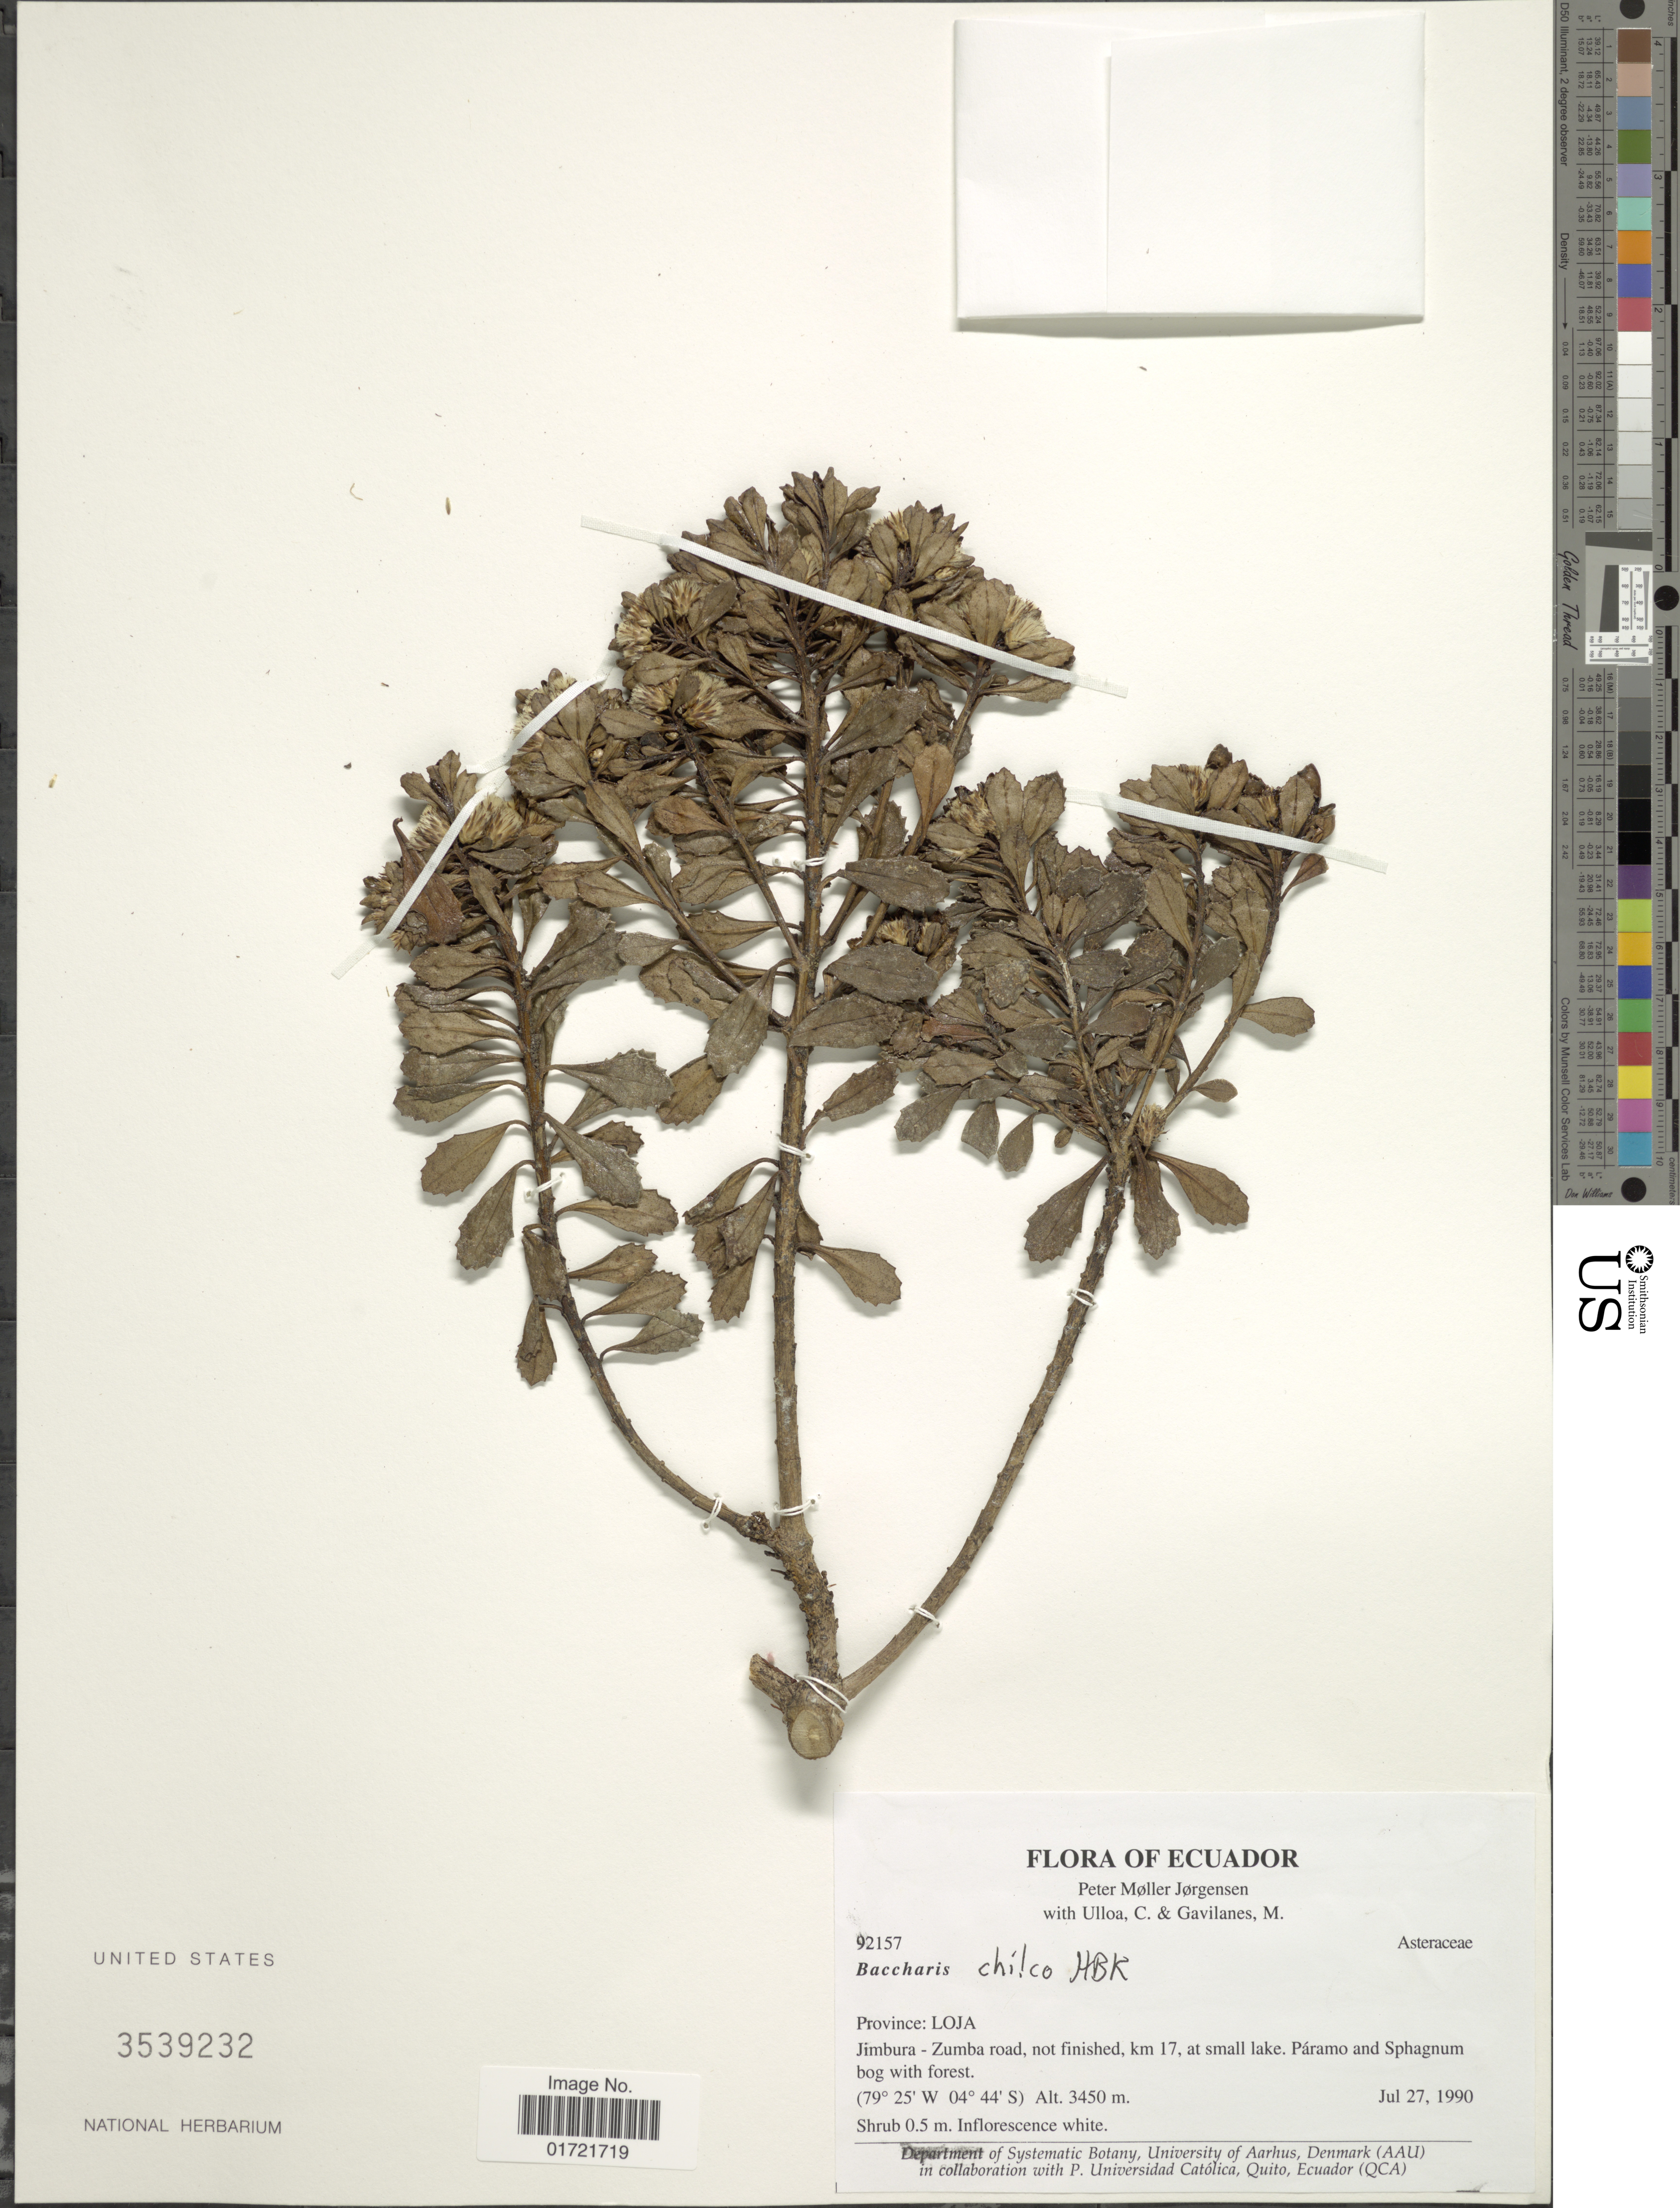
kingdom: Plantae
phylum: Tracheophyta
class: Magnoliopsida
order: Asterales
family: Asteraceae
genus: Baccharis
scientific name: Baccharis sp.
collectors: P. M. Jørgensen & M. Gavilanes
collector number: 92157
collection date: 1990-07-27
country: Ecuador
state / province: Loja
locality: Province: Loja, Jimbura - Zumba road, not finished, km 17, at small lake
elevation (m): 3450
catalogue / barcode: US 3539232